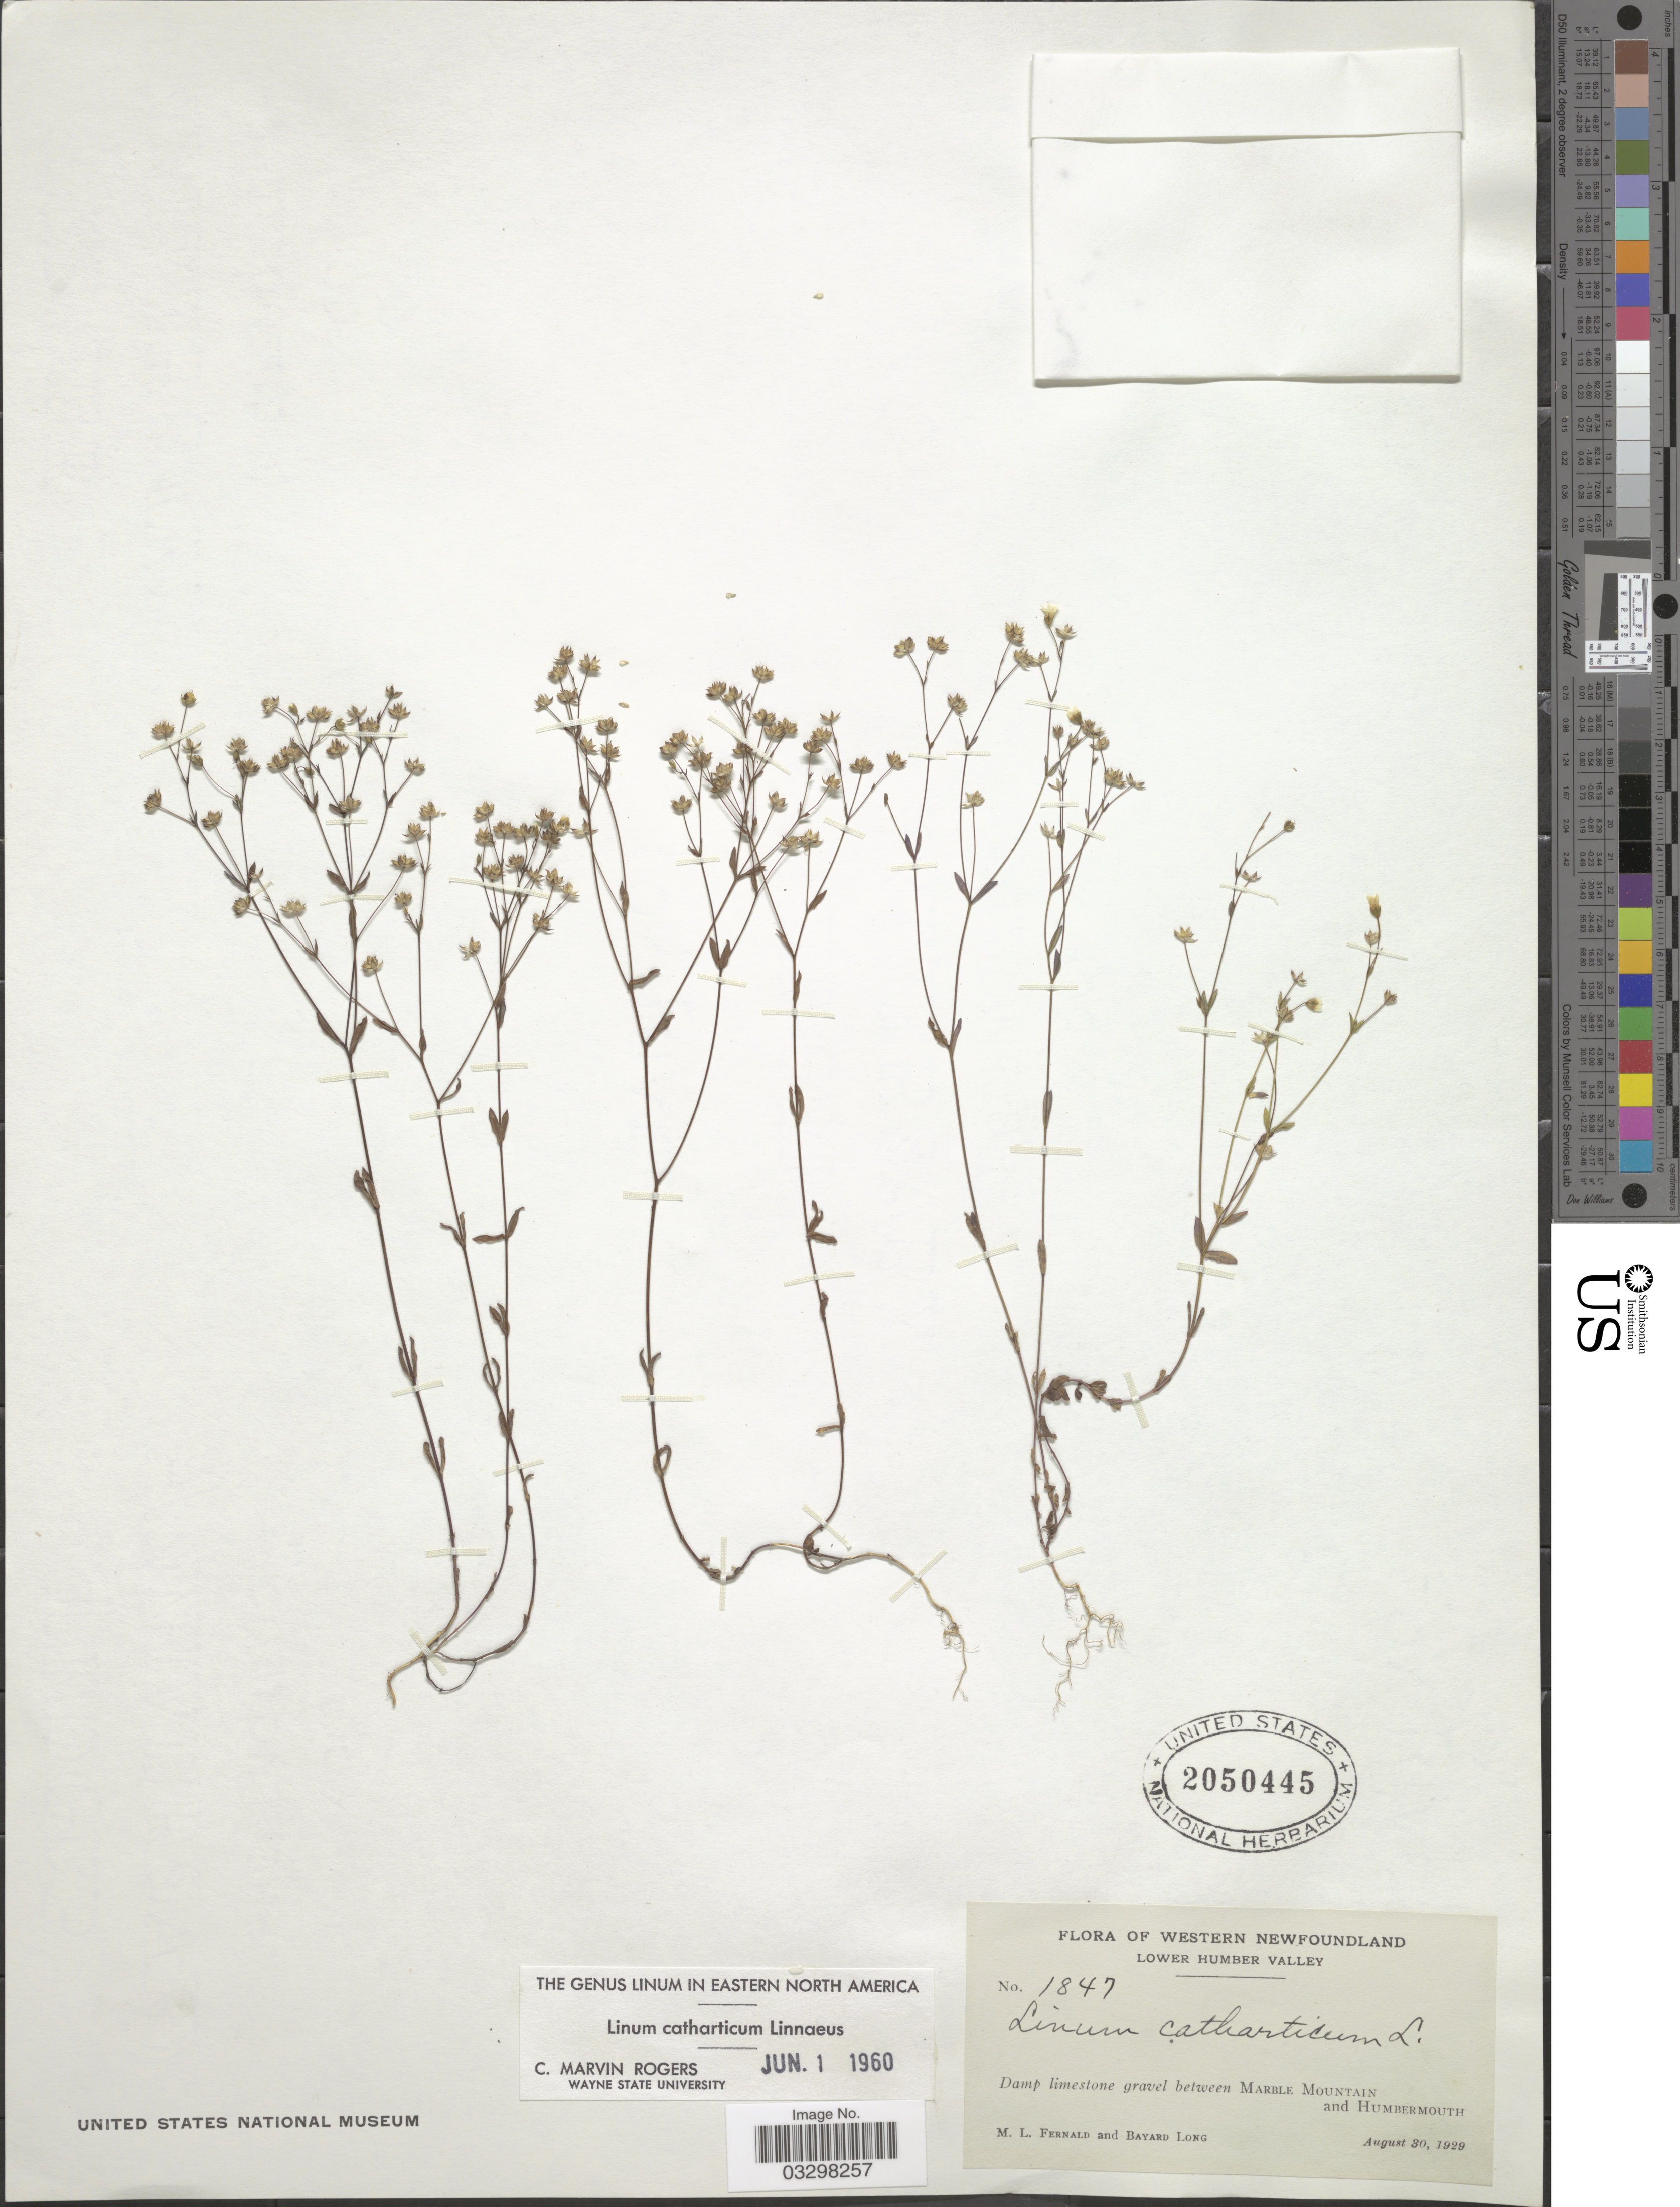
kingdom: Plantae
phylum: Tracheophyta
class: Magnoliopsida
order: Malpighiales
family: Linaceae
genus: Linum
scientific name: Linum catharticum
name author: L.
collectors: M. L. Fernald & B. Long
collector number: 1847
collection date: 1929-08-30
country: Canada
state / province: Newfoundland and Labrador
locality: Western Newfoundland. Lower Humber Valley. Damp limestone gravel between Marble Mountain and Humbermouth.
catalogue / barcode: US 2050445